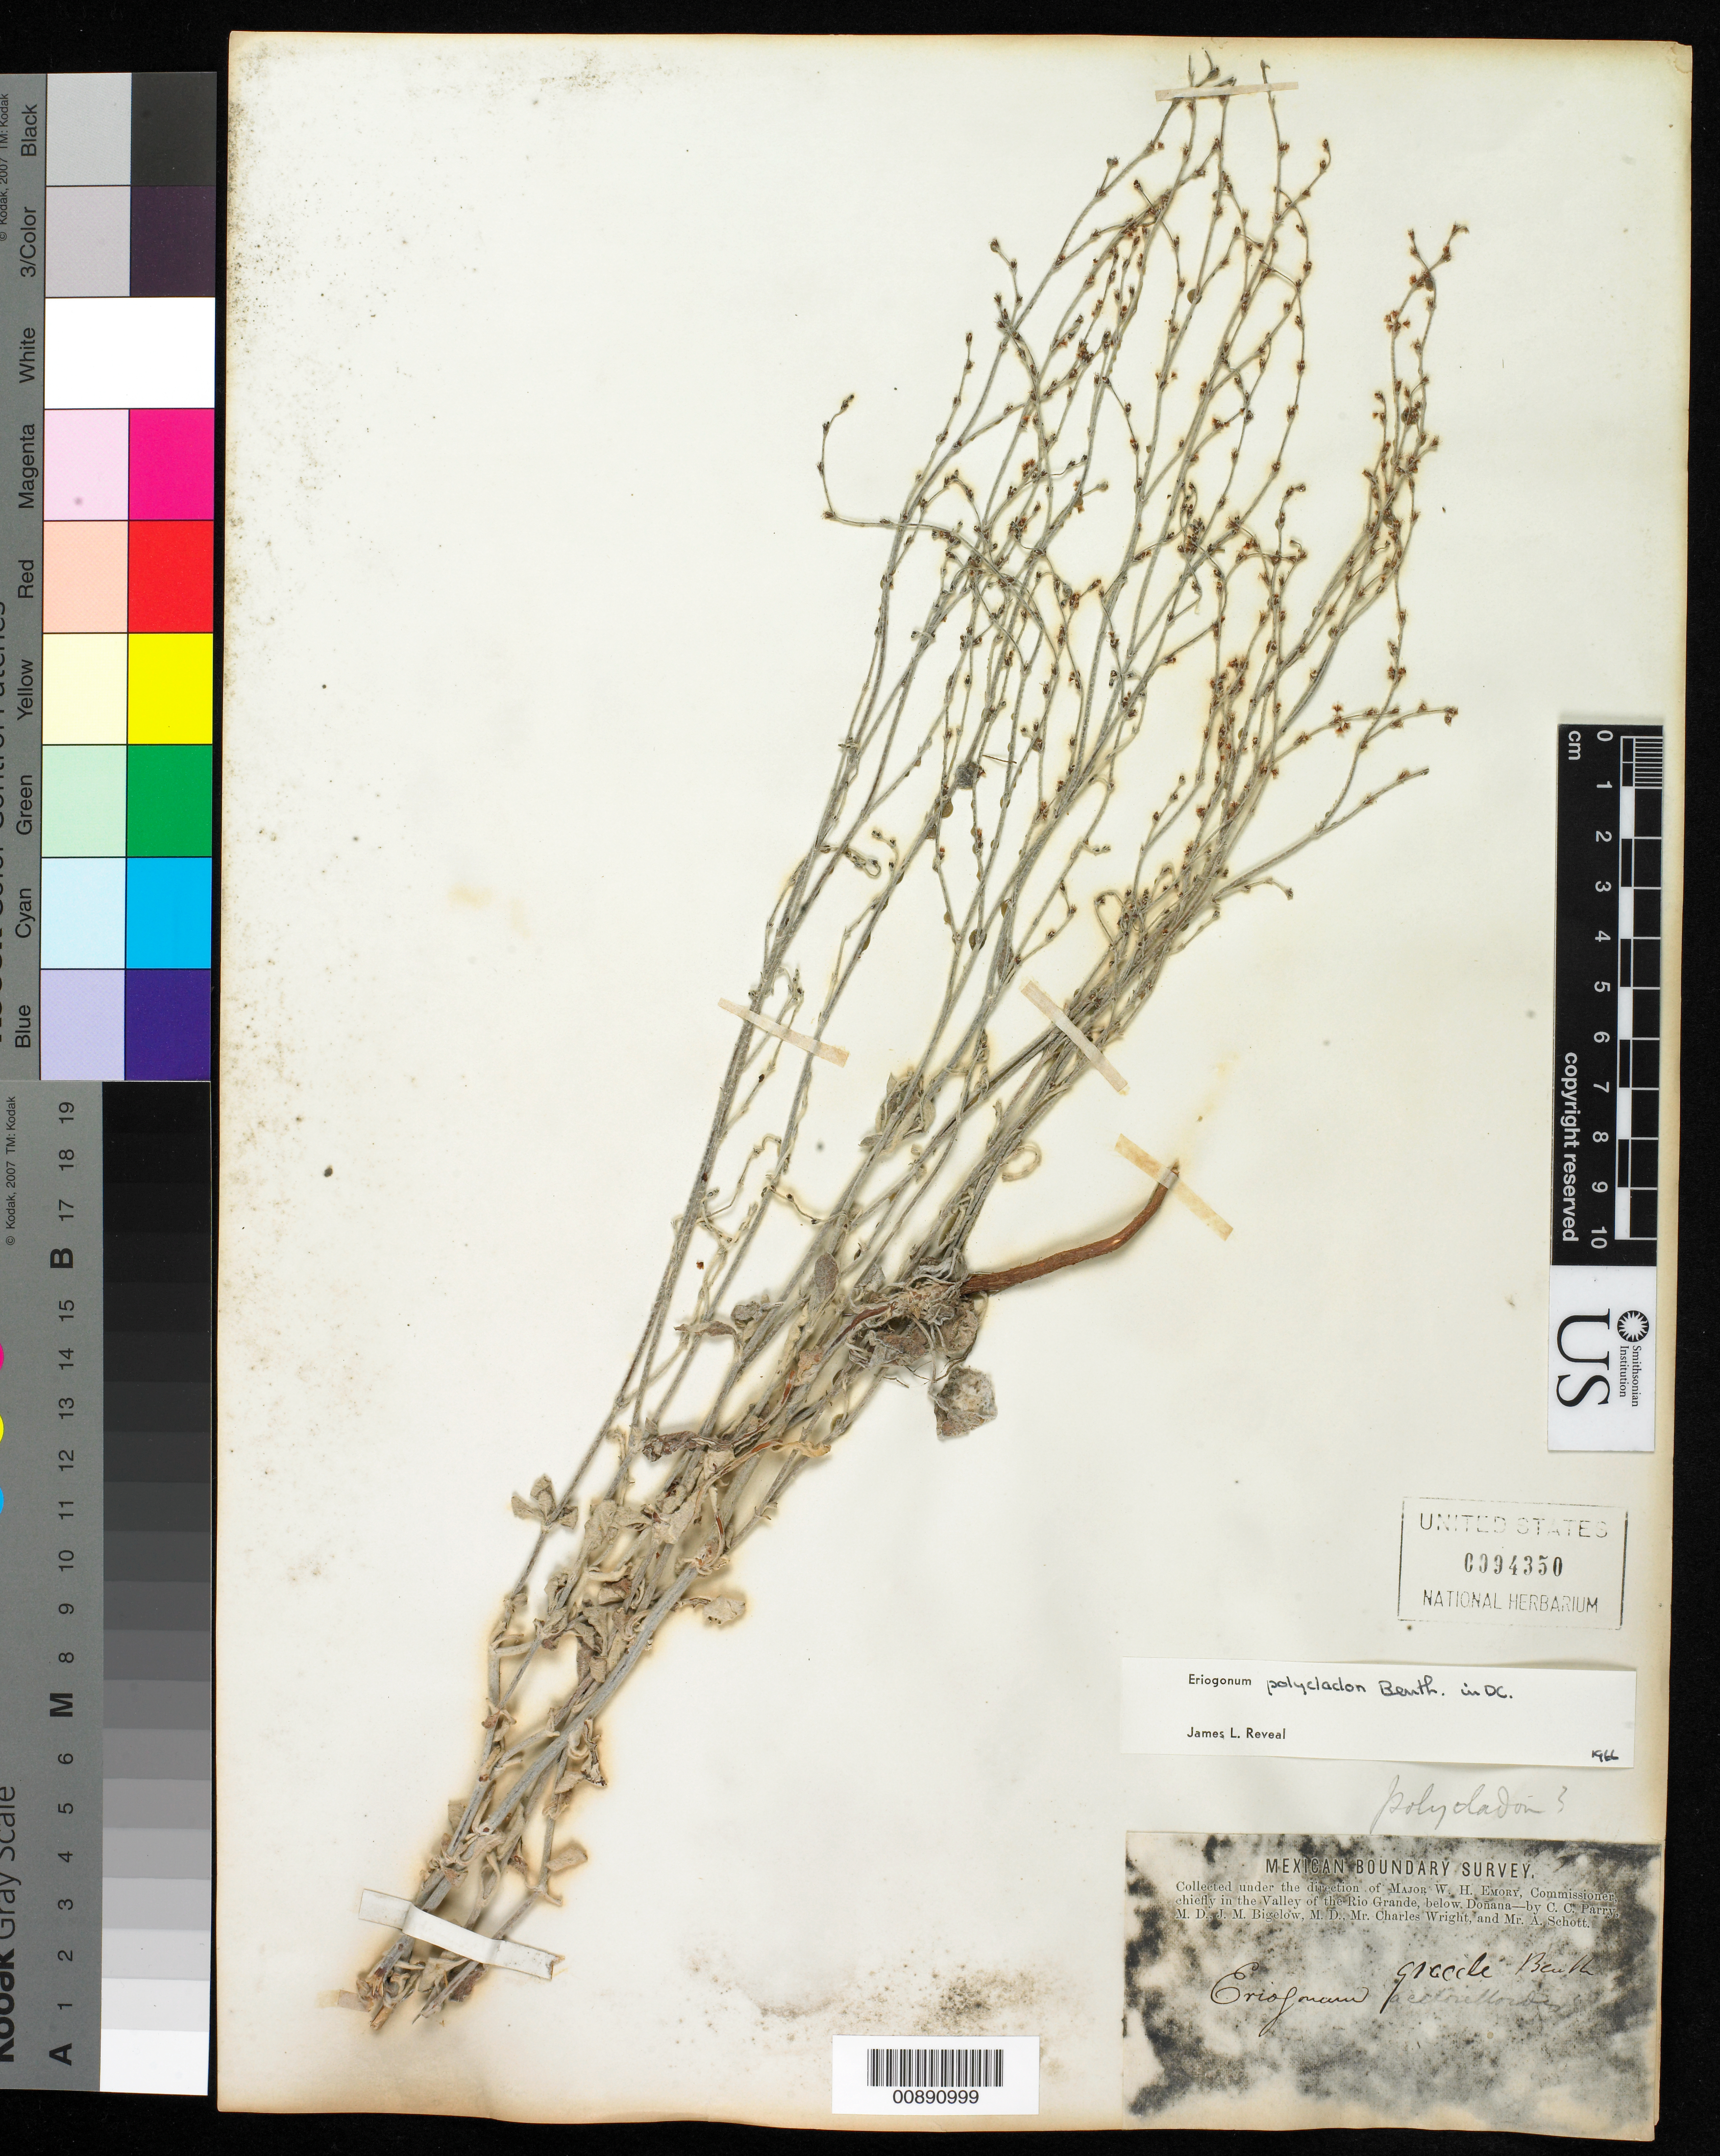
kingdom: Plantae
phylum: Tracheophyta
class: Magnoliopsida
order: Caryophyllales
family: Polygonaceae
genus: Eriogonum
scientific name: Eriogonum polycladon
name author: Benth.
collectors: C. C. Parry, J. M. Bigelow, C. Wright & A. C. V. Schott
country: United States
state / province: New Mexico / Texas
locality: Valley of the Rio Grande, below Doñana.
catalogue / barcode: US 94350